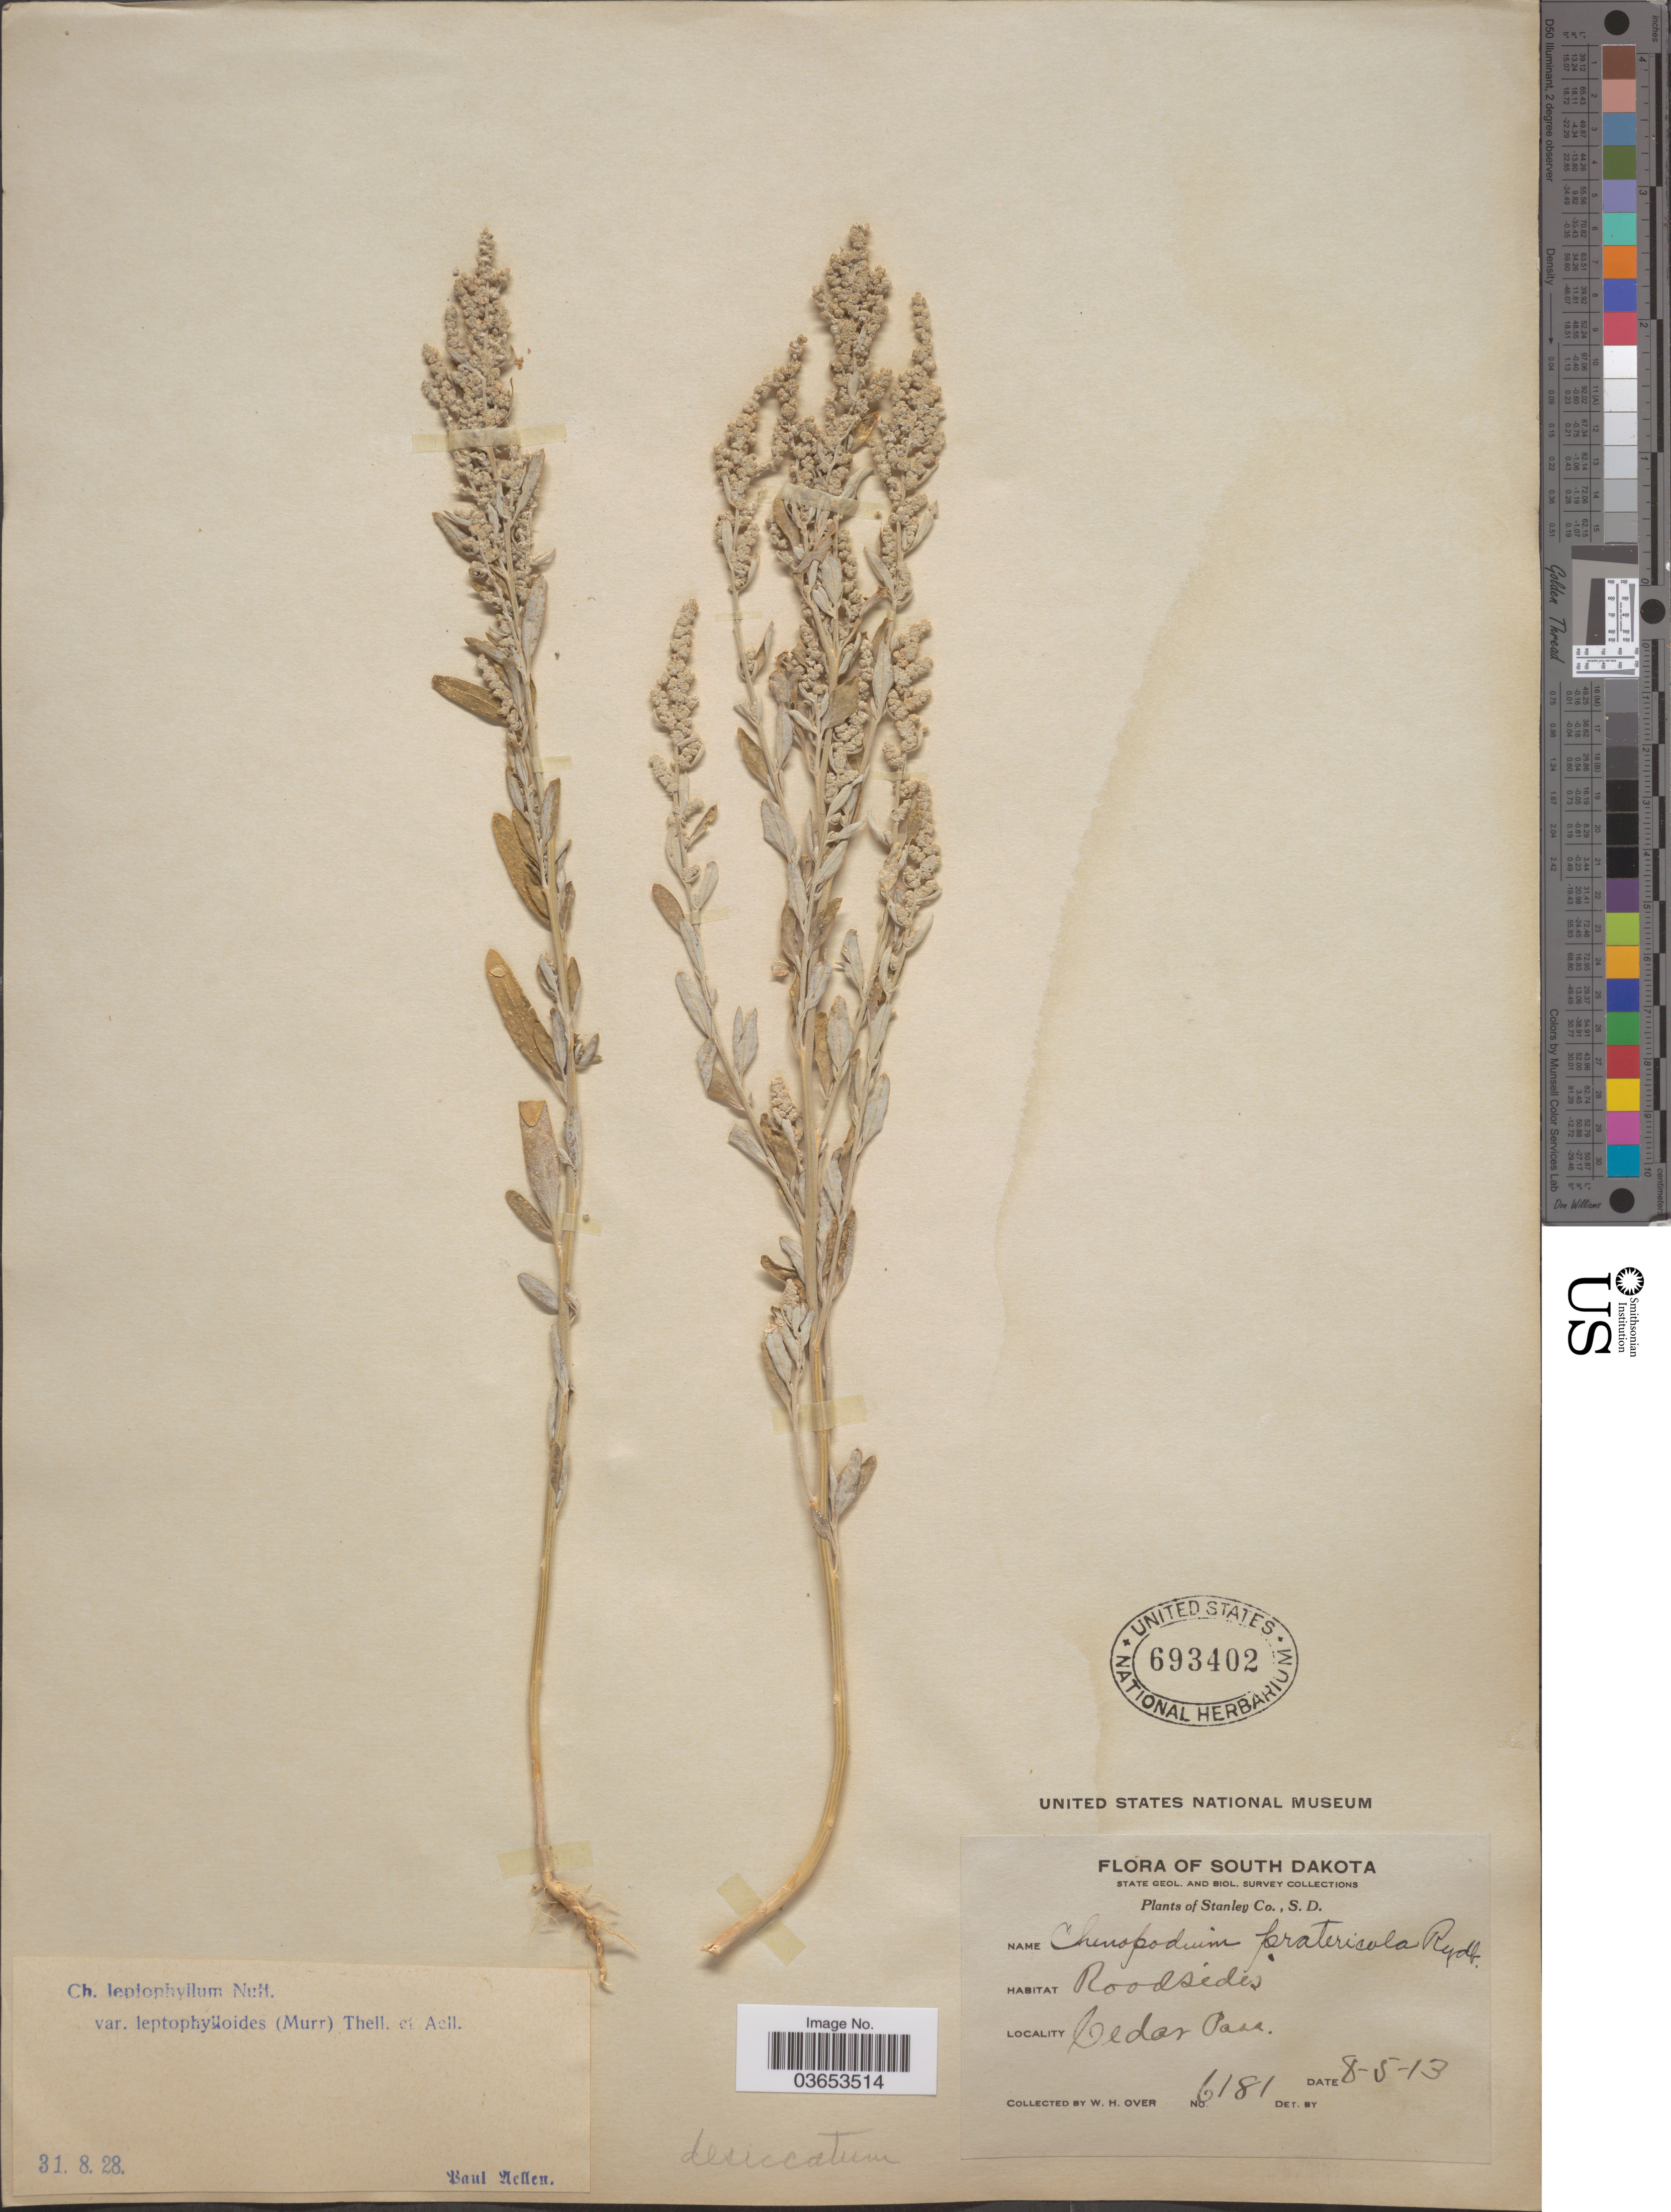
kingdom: Plantae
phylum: Tracheophyta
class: Magnoliopsida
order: Caryophyllales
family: Amaranthaceae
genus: Chenopodium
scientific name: Chenopodium leptophyllum var. leptophylloides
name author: (Murr) Thell. & Aellen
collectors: W. Over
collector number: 6181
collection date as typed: Transcribed d/m/y: 5/8/13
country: United States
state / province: South Dakota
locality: Stanley Co. Cedar Pass.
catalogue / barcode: US 693402